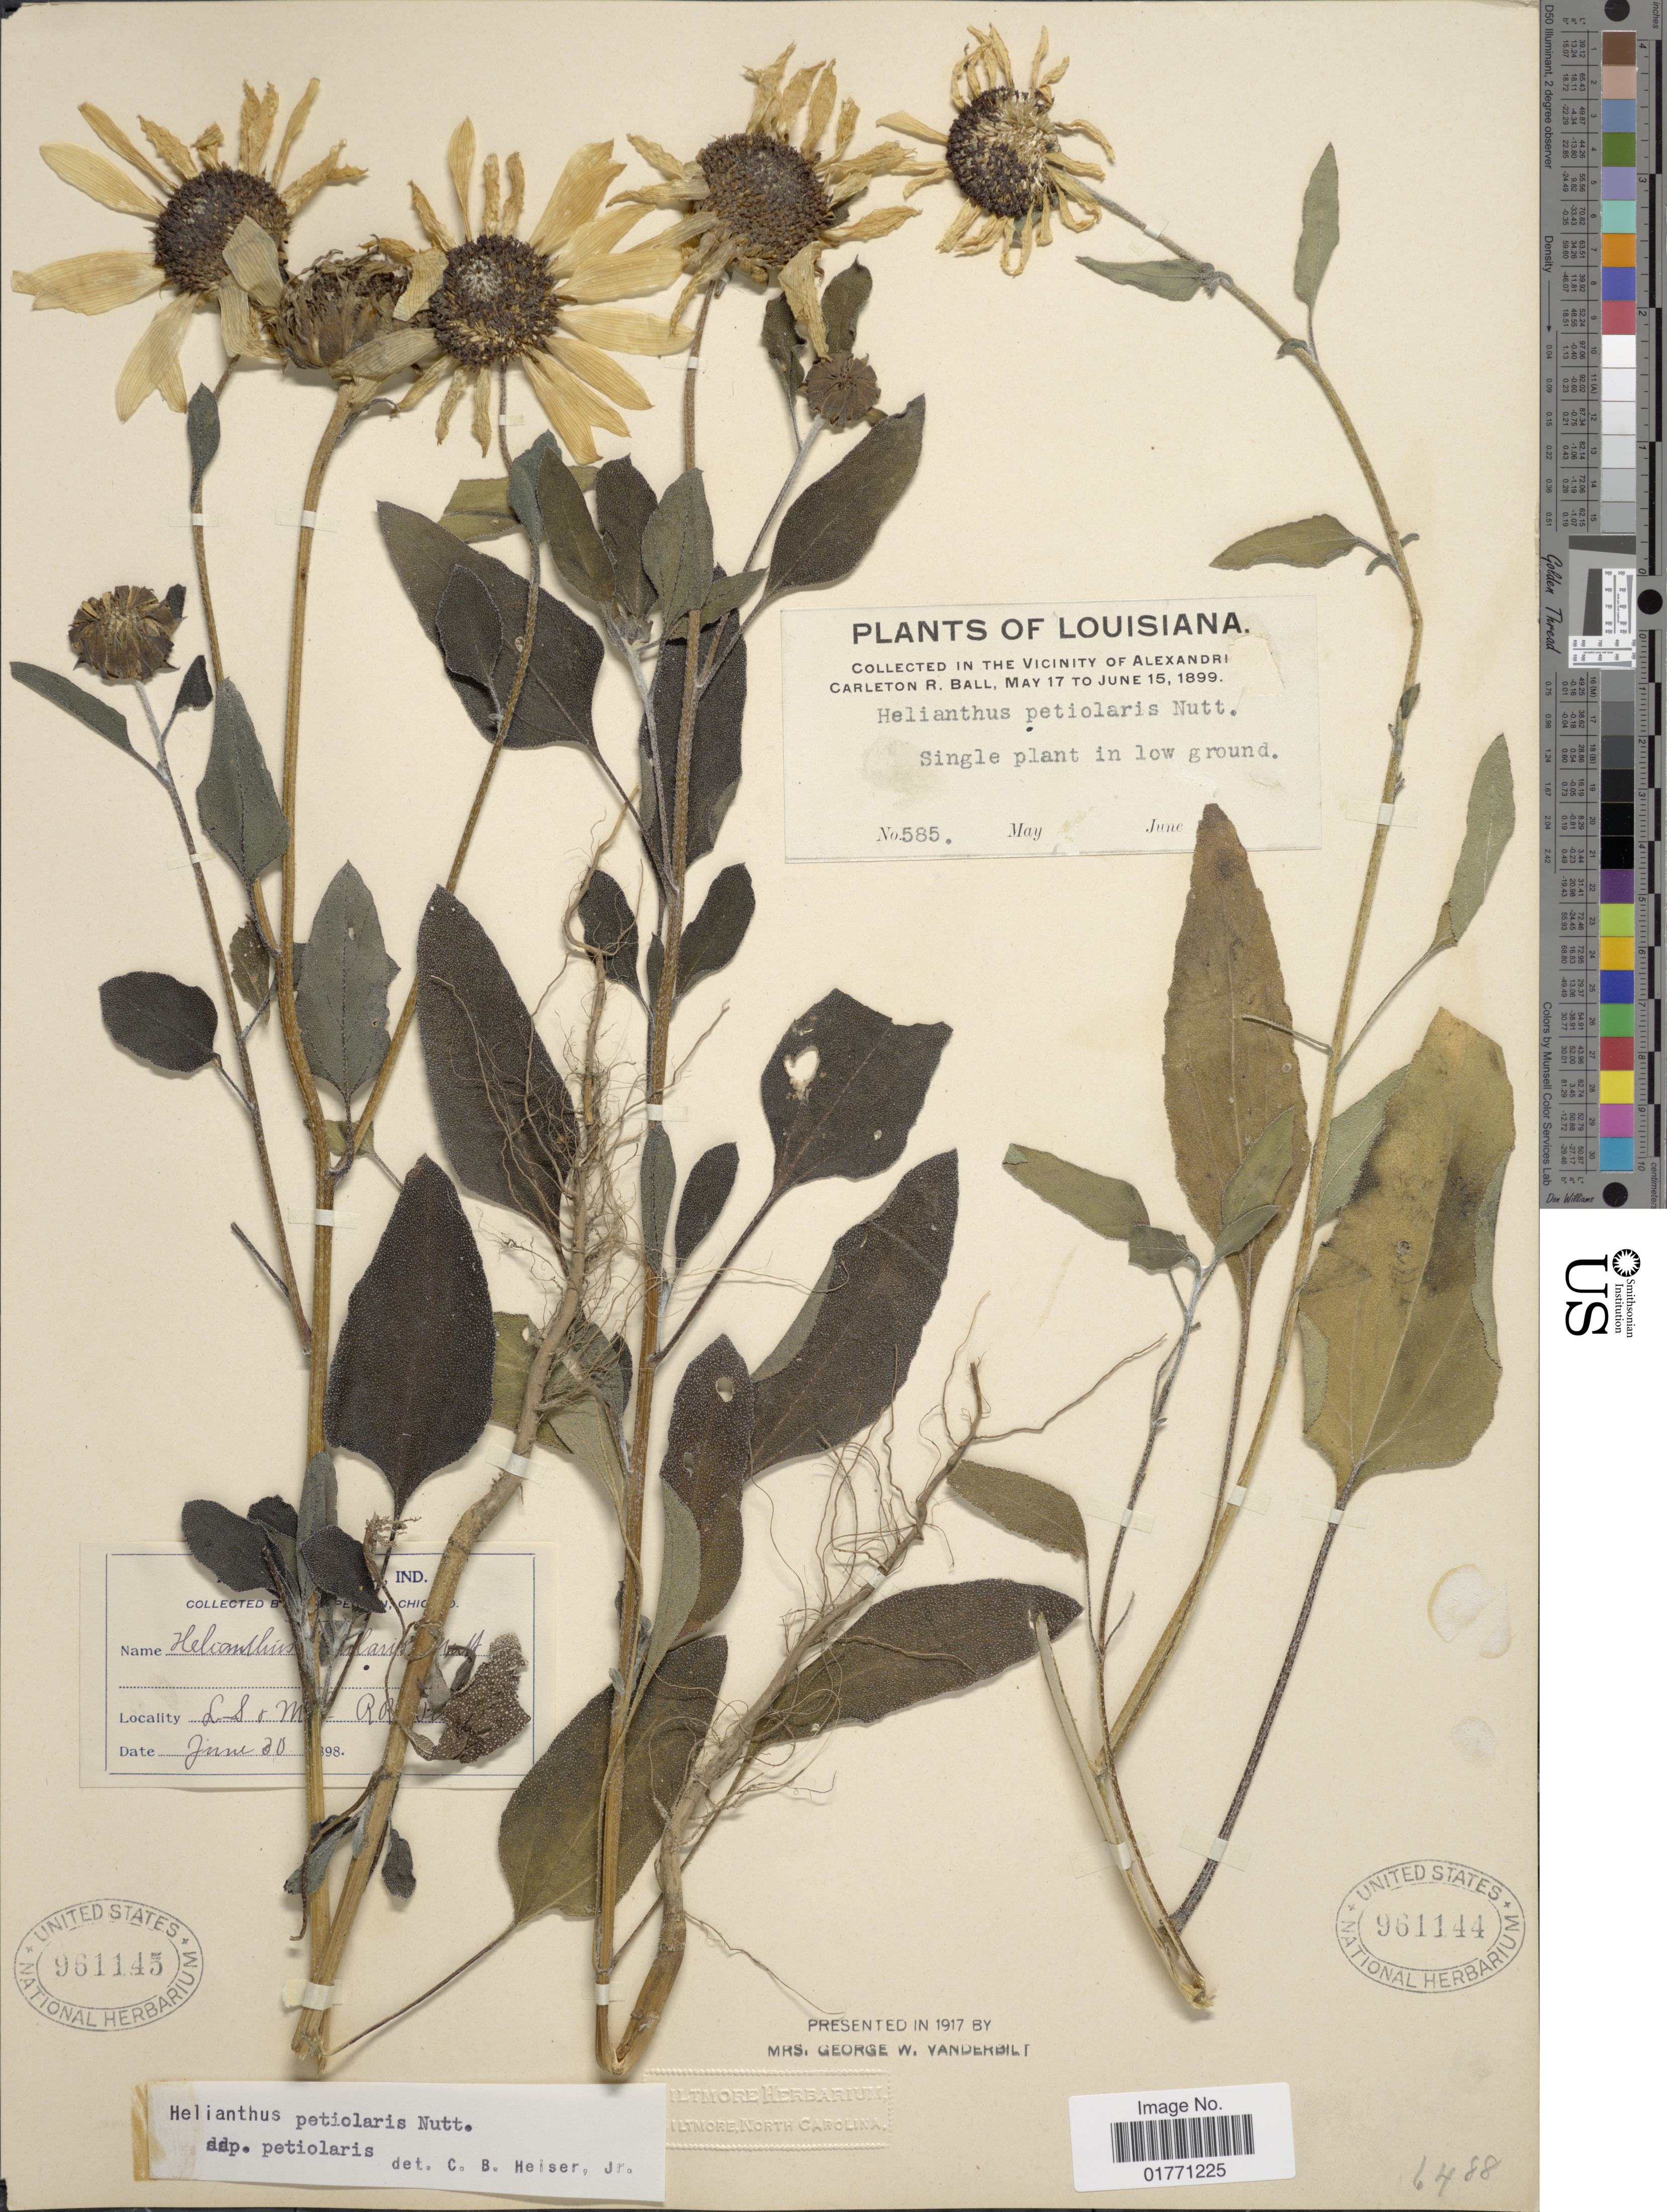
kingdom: Plantae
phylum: Tracheophyta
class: Magnoliopsida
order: Asterales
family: Asteraceae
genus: Helianthus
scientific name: Helianthus petiolaris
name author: Nutt.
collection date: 1898-06-30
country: United States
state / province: Indiana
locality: Ind. L.S + M [illegible text] RR. [illegible text]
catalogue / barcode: US 961145